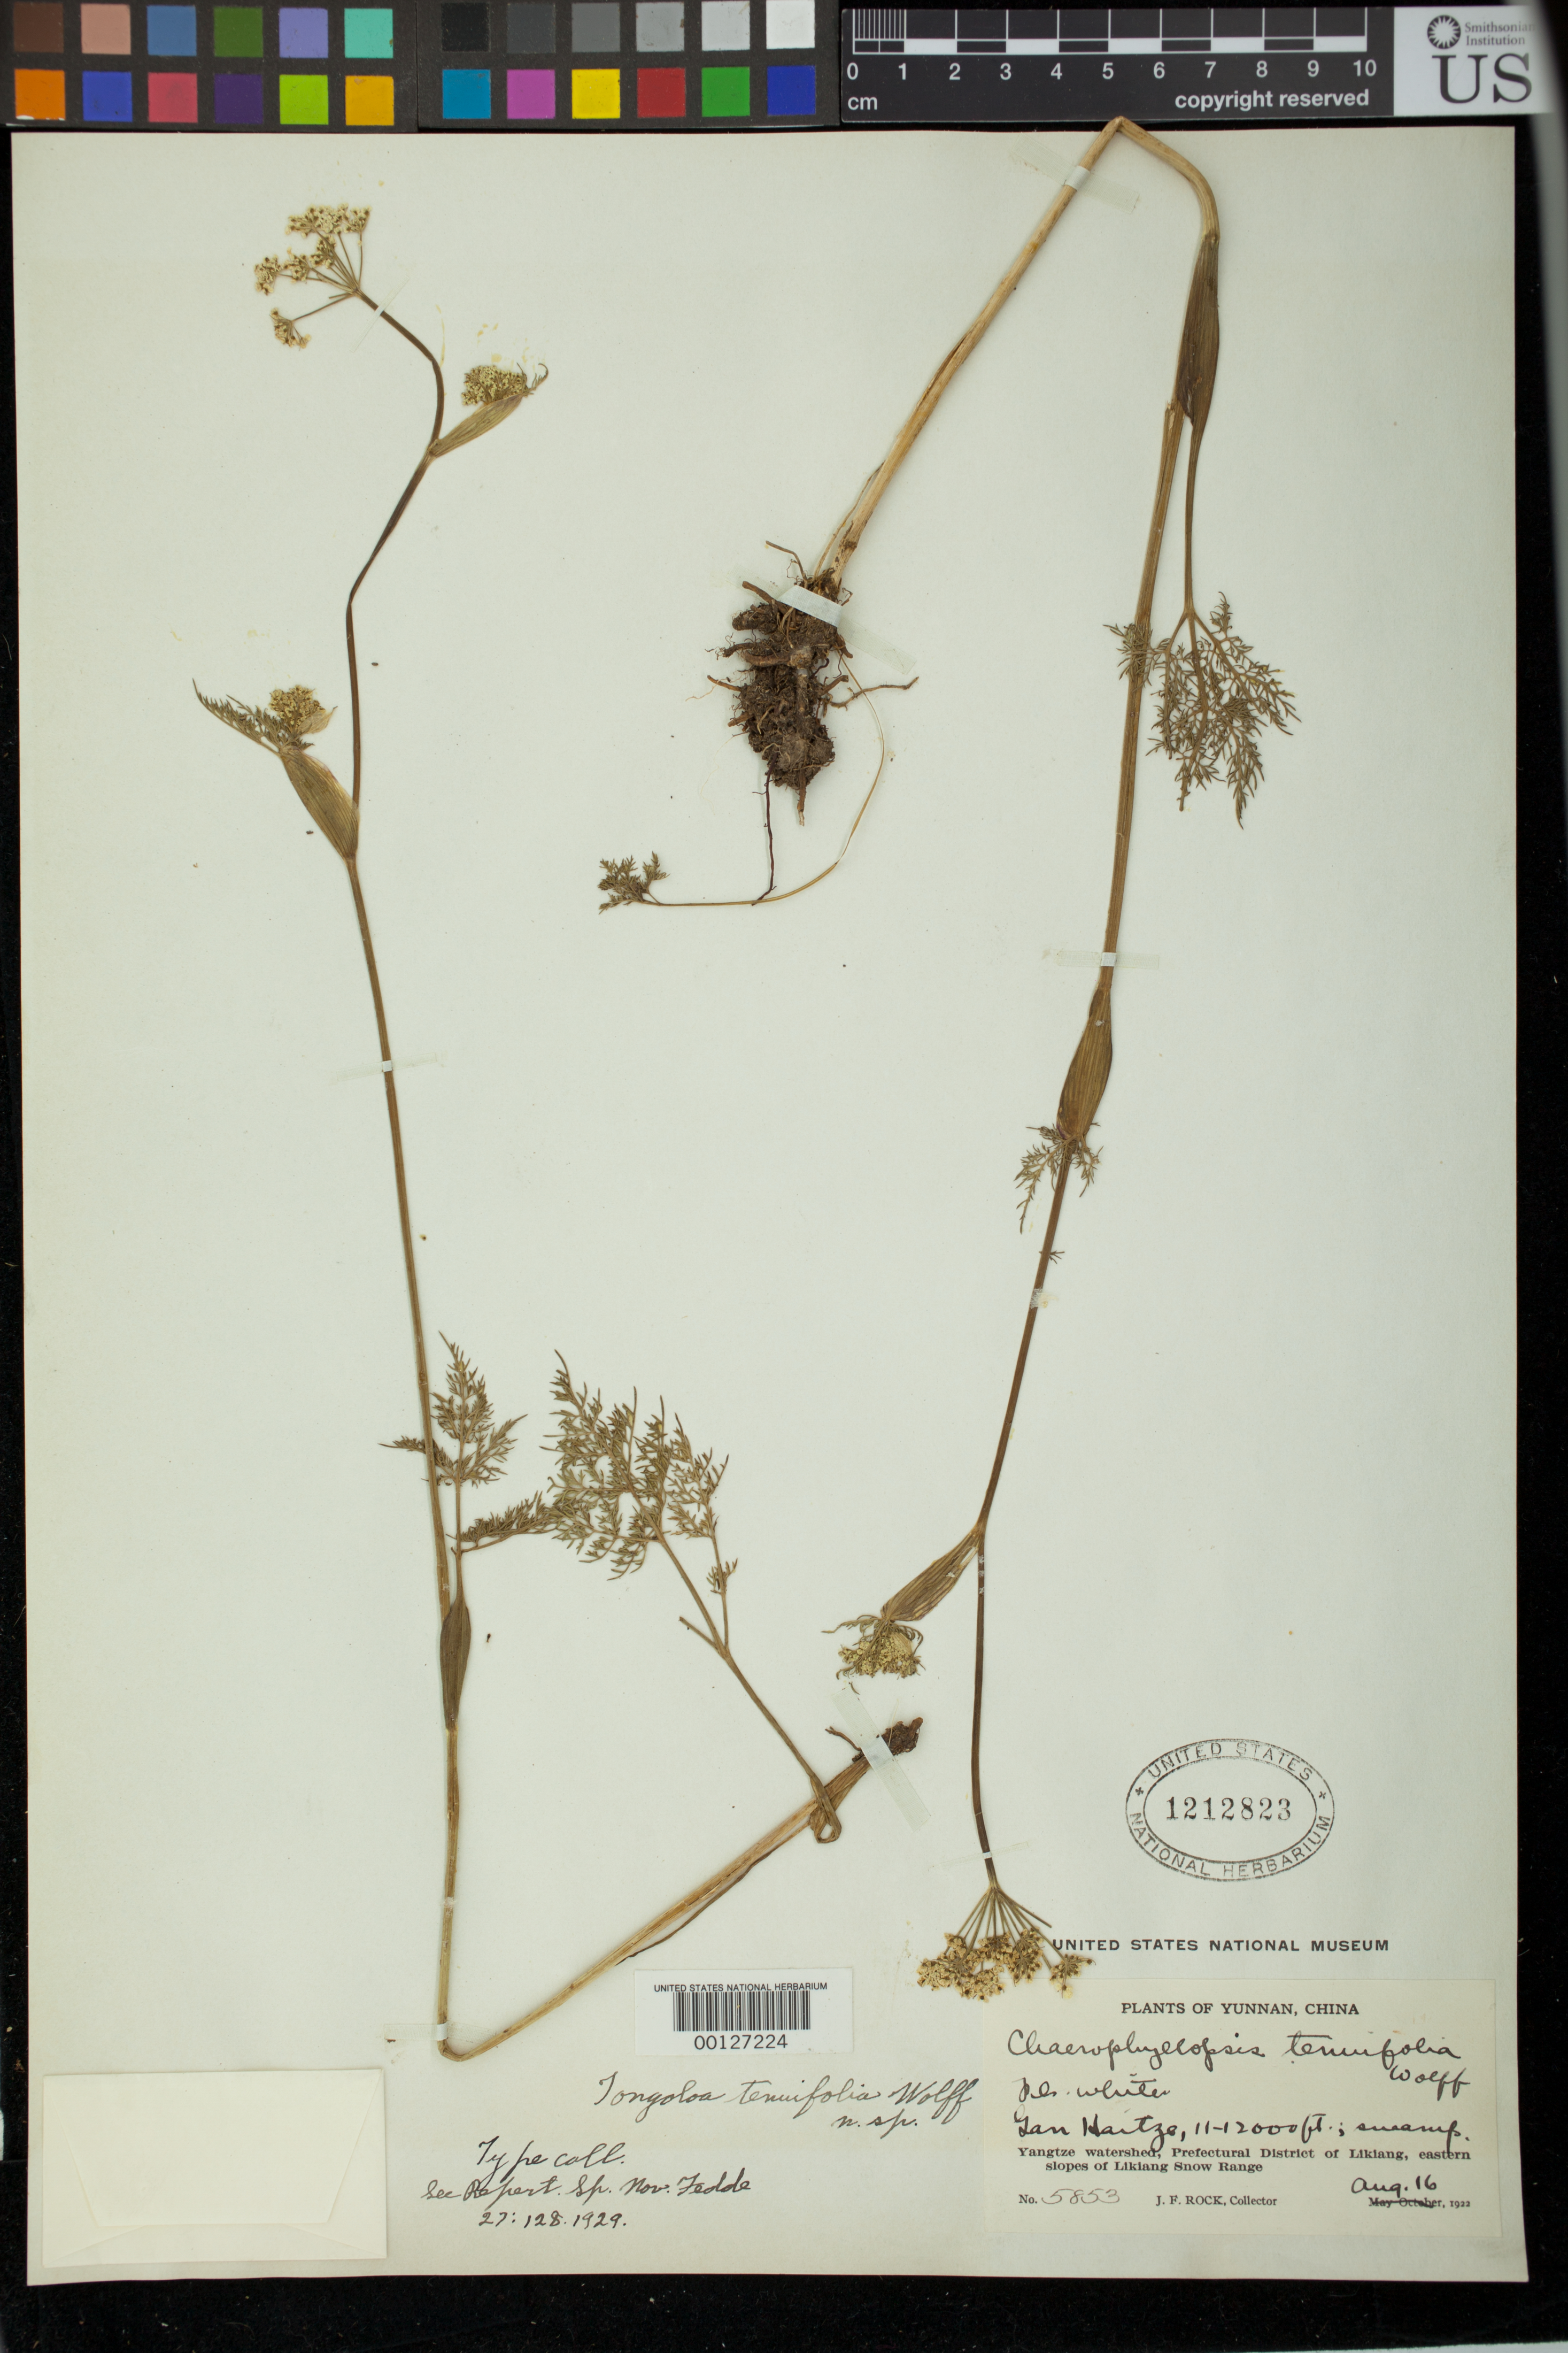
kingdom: Plantae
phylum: Tracheophyta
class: Magnoliopsida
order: Apiales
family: Apiaceae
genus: Tongoloa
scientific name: Tongoloa tenuifolia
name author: H. Wolff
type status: Isotype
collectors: J. F. Rock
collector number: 5853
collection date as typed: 16 Aug 1922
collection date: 1922-08-16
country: China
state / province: Yunnan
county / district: Likiang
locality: East slopes of Likiang snow range, Tan Haitze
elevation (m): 335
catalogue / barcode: US 1212823